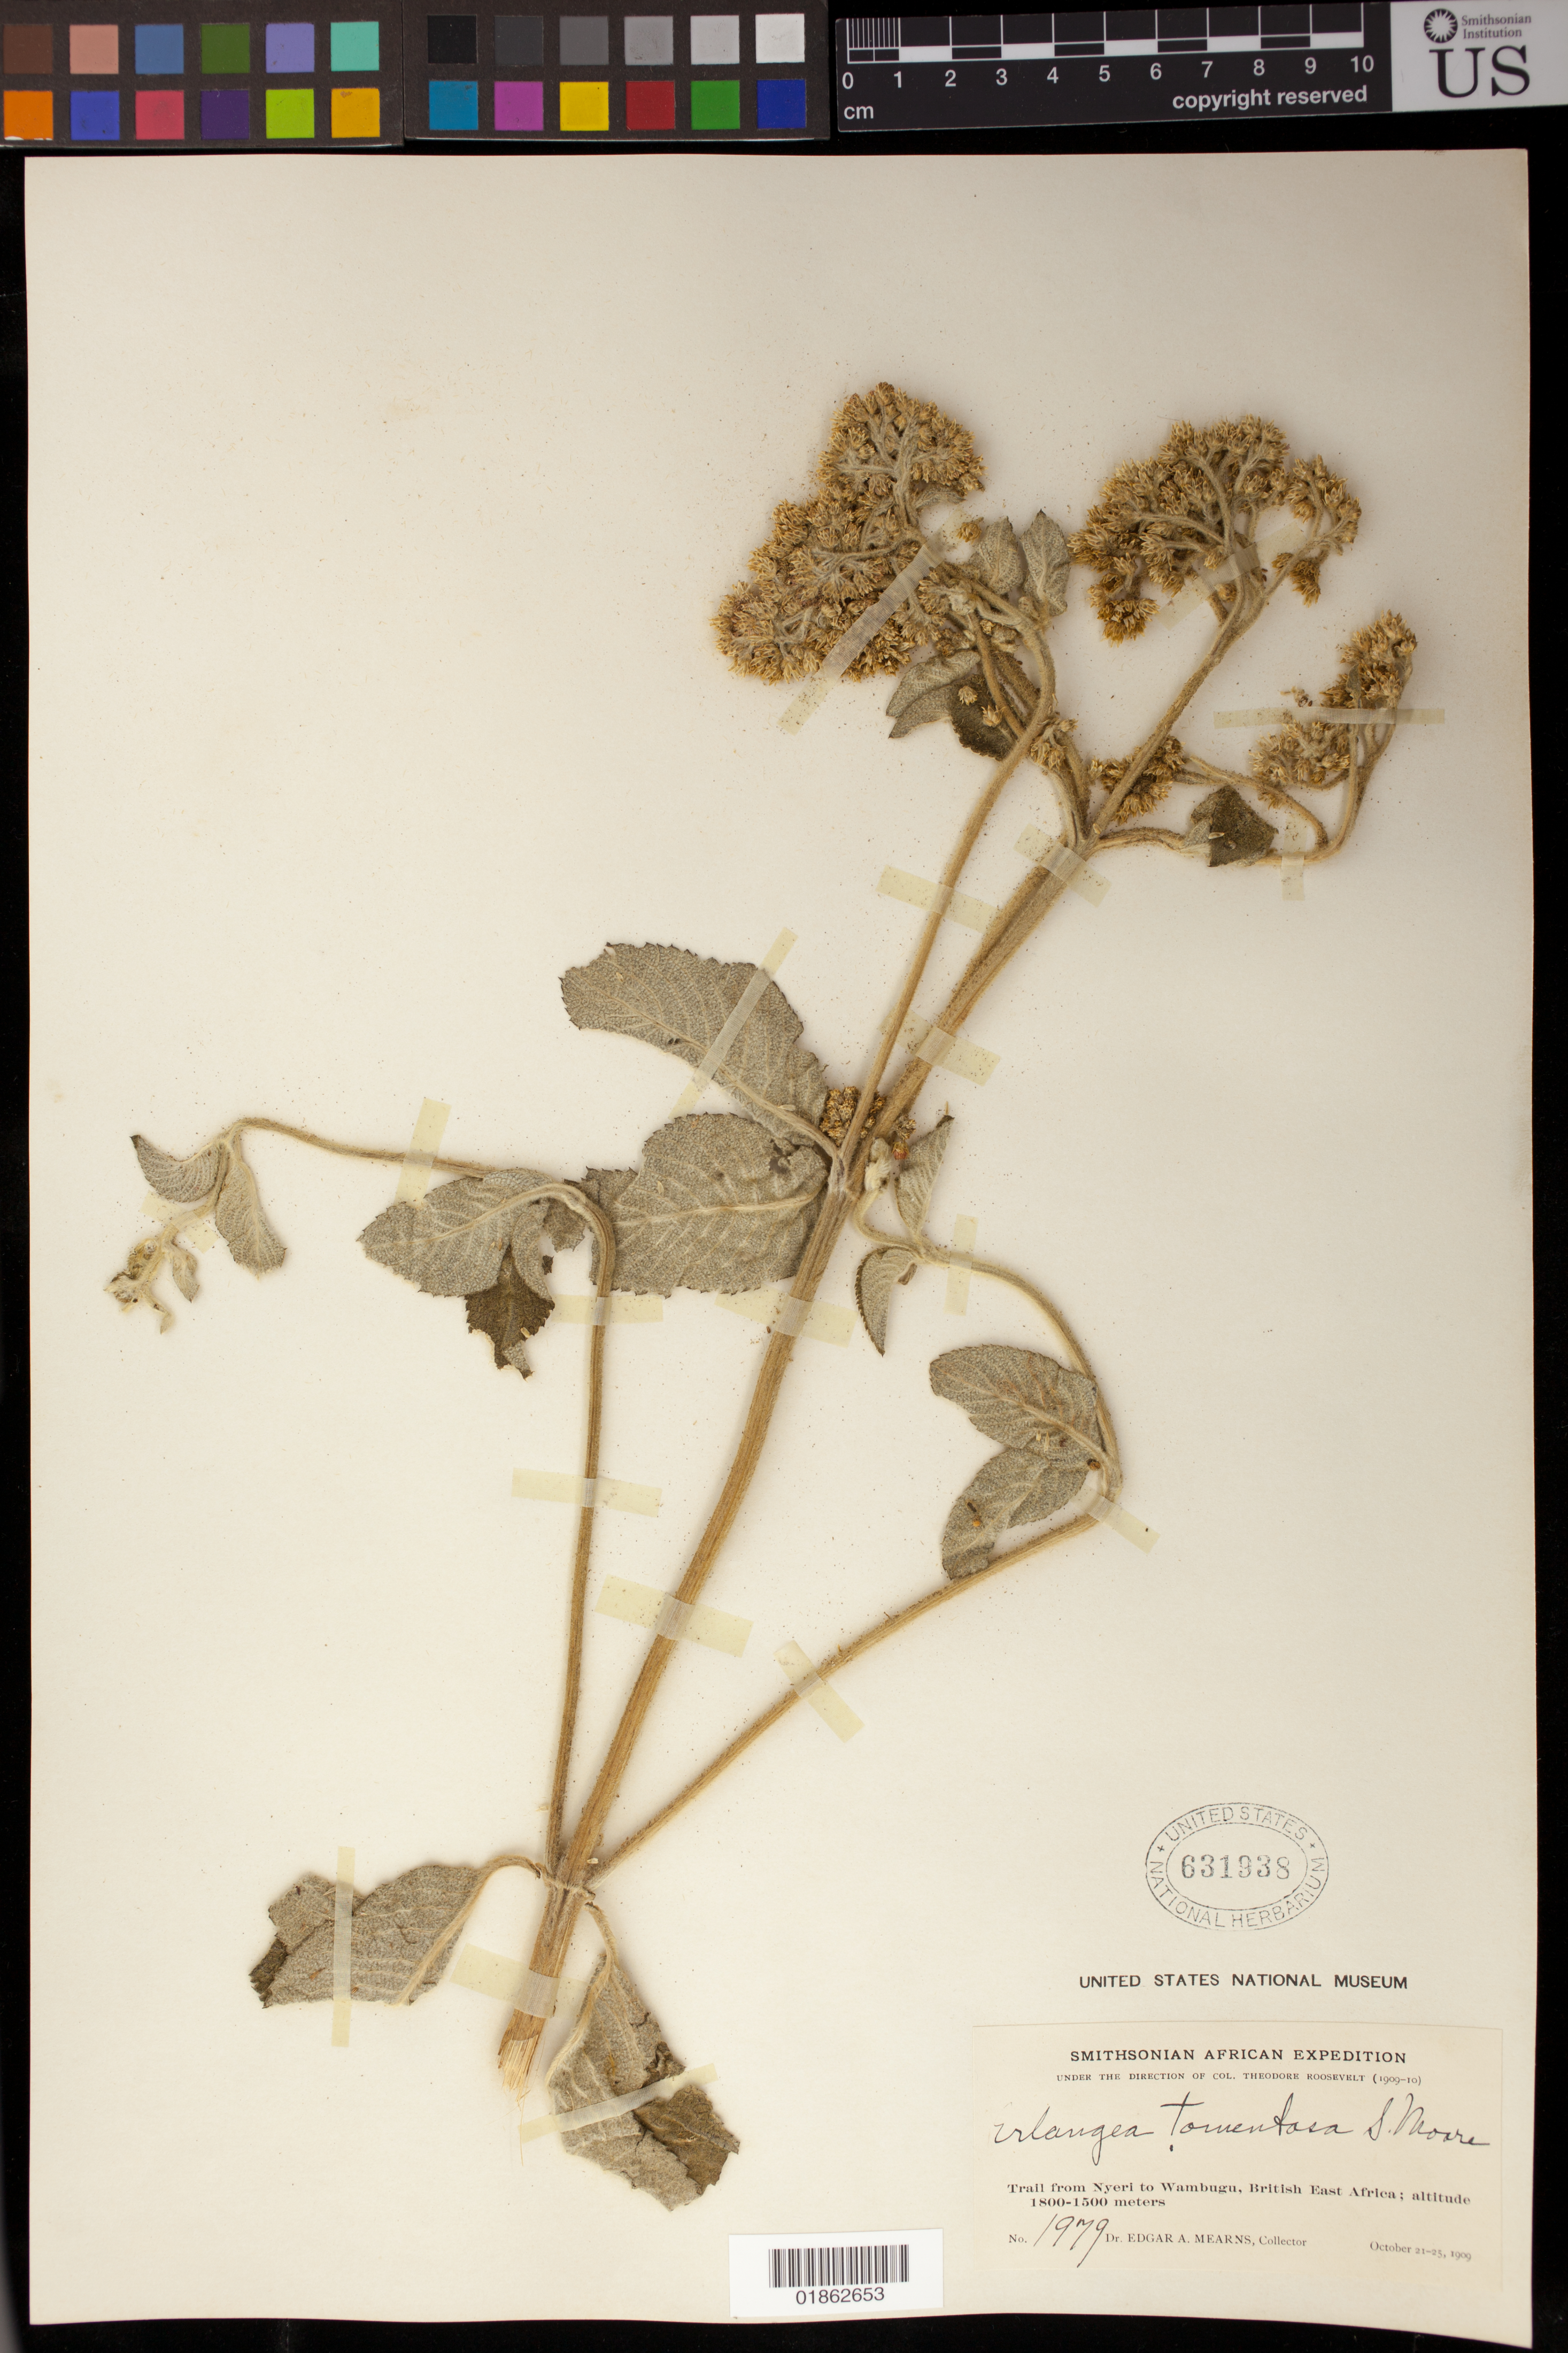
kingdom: Plantae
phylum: Tracheophyta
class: Magnoliopsida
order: Asterales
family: Asteraceae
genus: Erlangea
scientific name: Erlangea tomentosa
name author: S. Moore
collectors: E. A. Mearns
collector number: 1979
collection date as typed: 21 Oct 1909 to 25 Oct 1909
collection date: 1909-10-21/1909-10-25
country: Kenya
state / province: Nyeri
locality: Trail from Nyeri to Wambugu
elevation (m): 1800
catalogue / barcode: US 631938